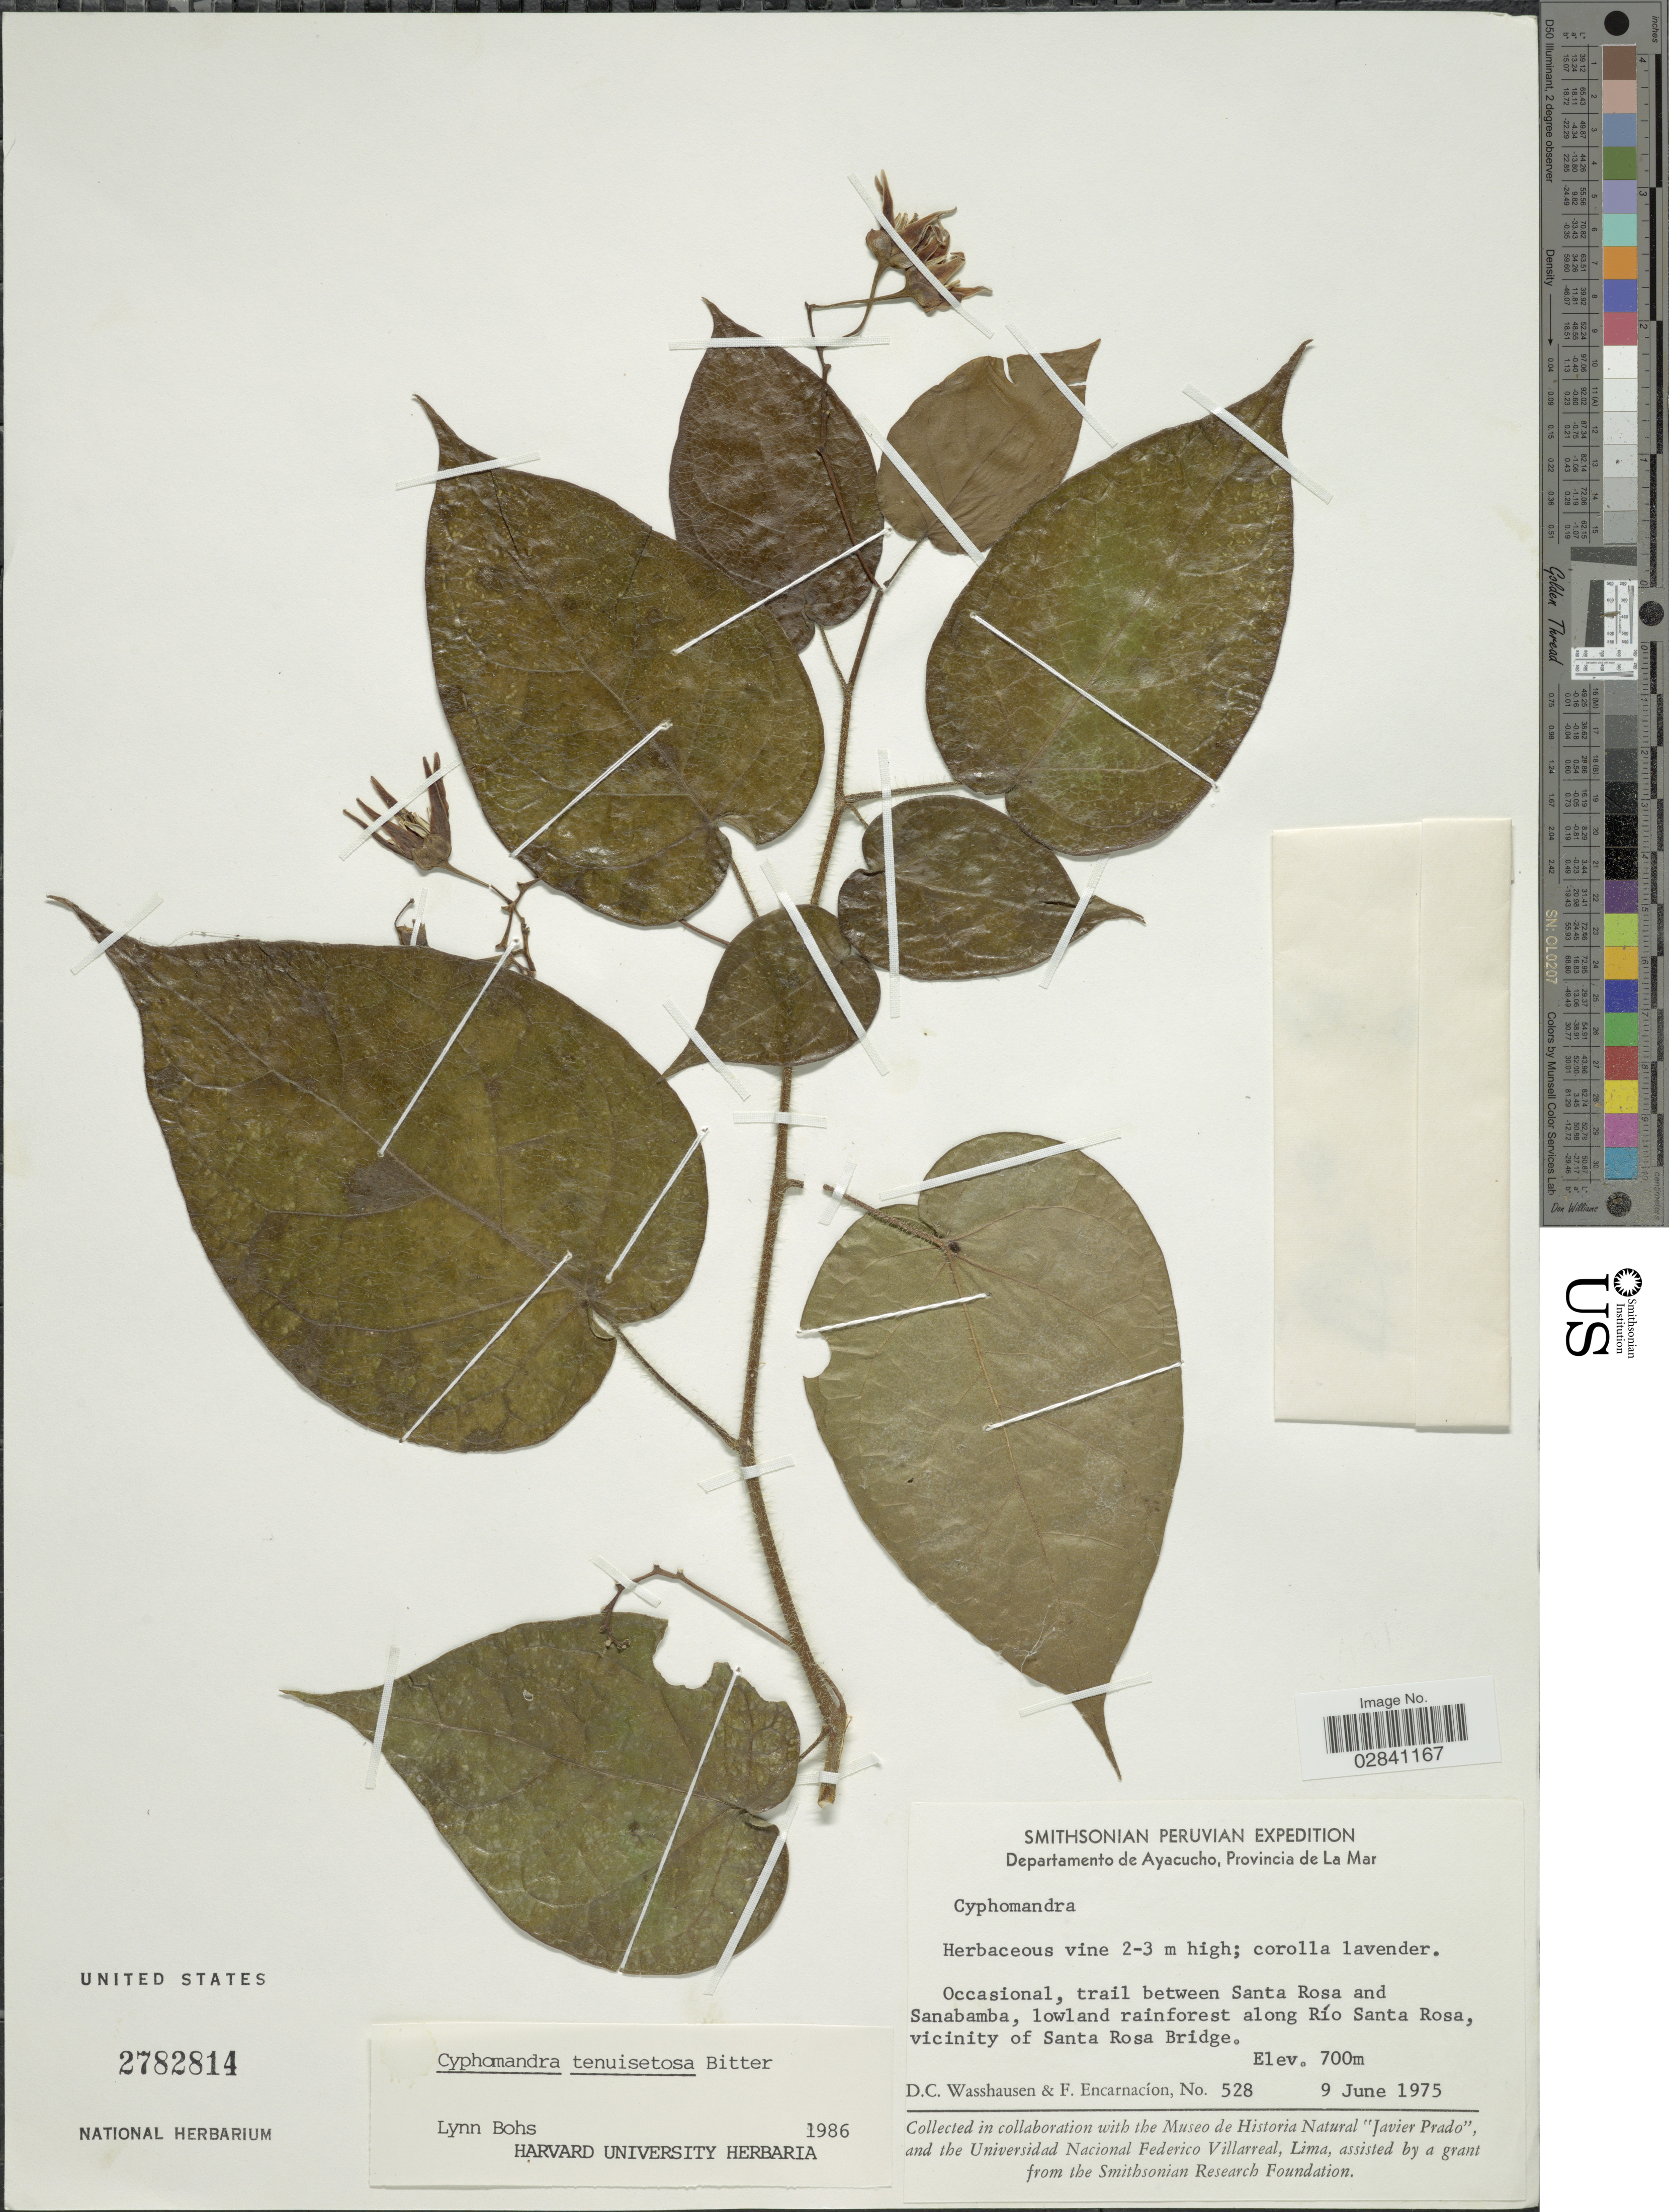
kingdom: Plantae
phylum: Tracheophyta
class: Magnoliopsida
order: Solanales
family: Solanaceae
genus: Cyphomandra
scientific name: Cyphomandra tenuisetosa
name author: Bitter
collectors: D. C. Wasshausen & F. Encarnación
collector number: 528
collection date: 1975-06-09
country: Peru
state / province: Ayacucho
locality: Departamento de Ayacucho, Provincia de La Mar. Occasional, trail between Santa Rosa and Sanabamba, lowland rainforest along Río Santa Rosa, vicinity of Santa Rosa Bridge.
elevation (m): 700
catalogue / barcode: US 2782814